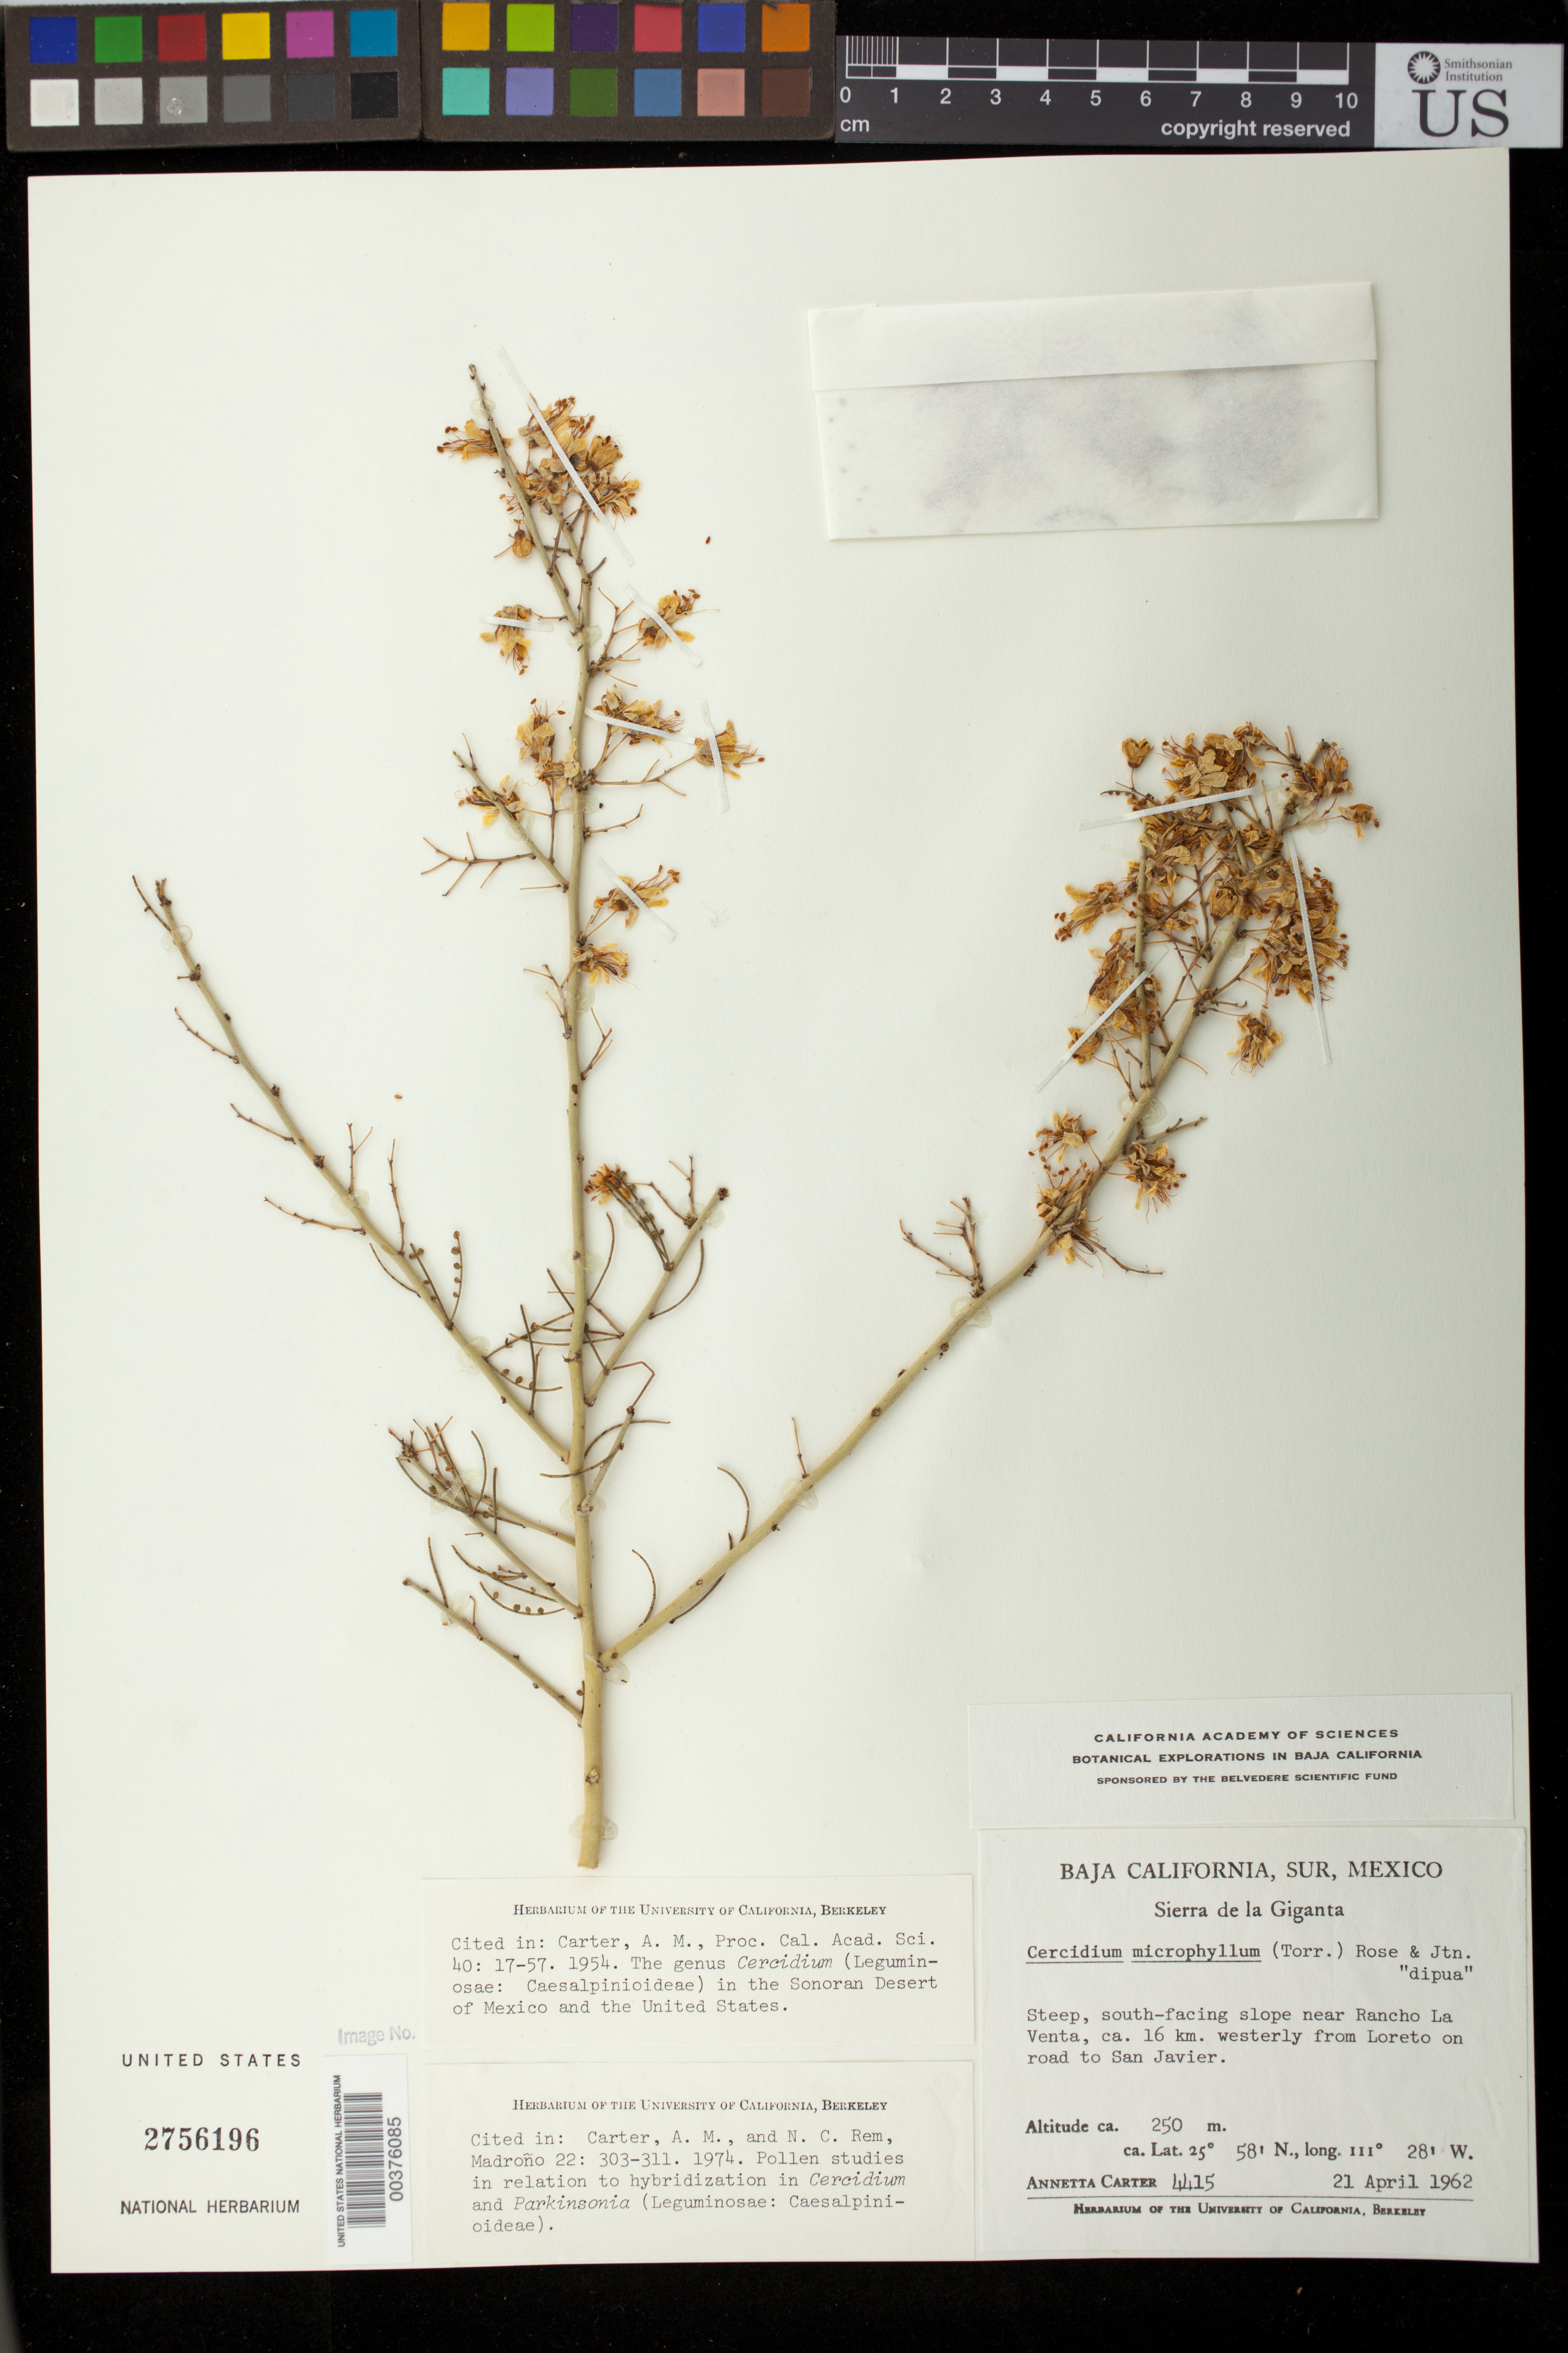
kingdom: Plantae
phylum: Tracheophyta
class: Magnoliopsida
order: Fabales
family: Fabaceae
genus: Parkinsonia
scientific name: Parkinsonia microphylla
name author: Torr.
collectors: A. M. Carter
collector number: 4415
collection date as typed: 21 Apr 1962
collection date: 1962-04-21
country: Mexico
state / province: Baja California Sur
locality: Sierra de la Giganta; South-facing slope near Rancho La Venta, ca. 16 km. westerly from Loreto on road to San Javier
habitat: Steep, south-facing slope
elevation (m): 250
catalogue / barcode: US 2756196